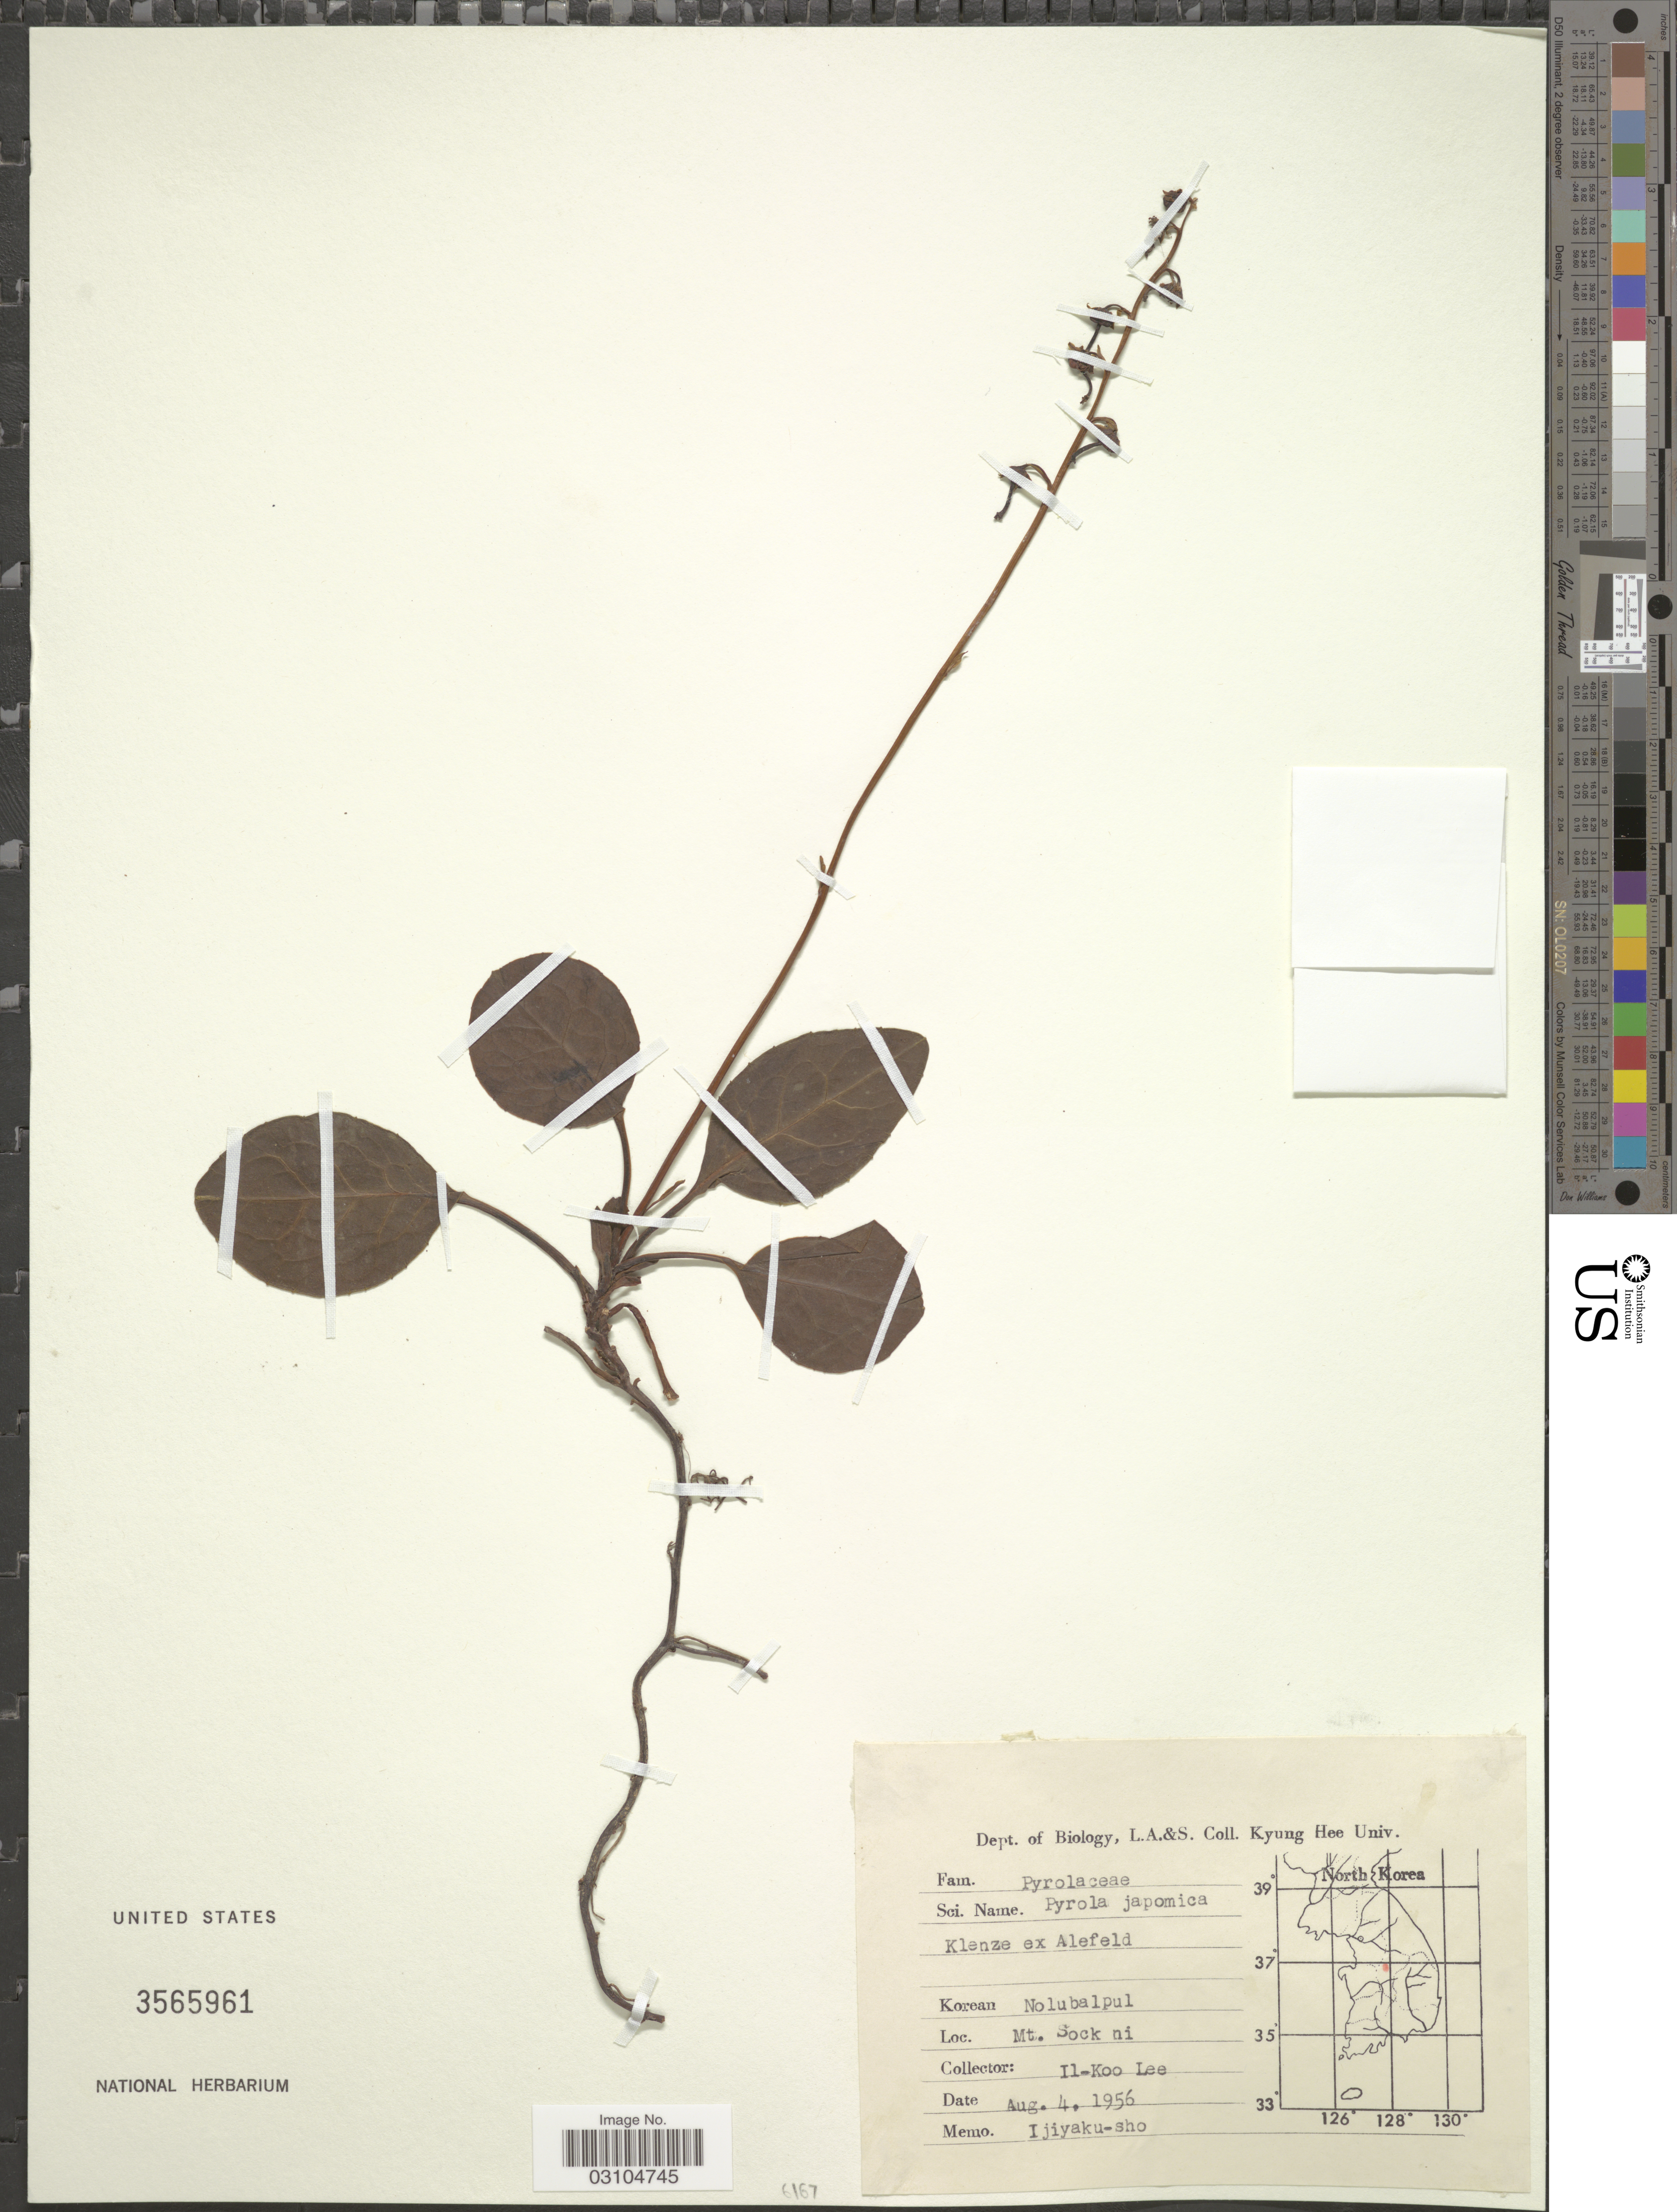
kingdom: Plantae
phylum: Tracheophyta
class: Magnoliopsida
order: Ericales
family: Ericaceae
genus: Pyrola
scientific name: Pyrola japonica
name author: Klenze ex Alef.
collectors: Il-Ko Lee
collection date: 1956-08-04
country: South Korea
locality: Mt. Sock ni.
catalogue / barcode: US 3565961